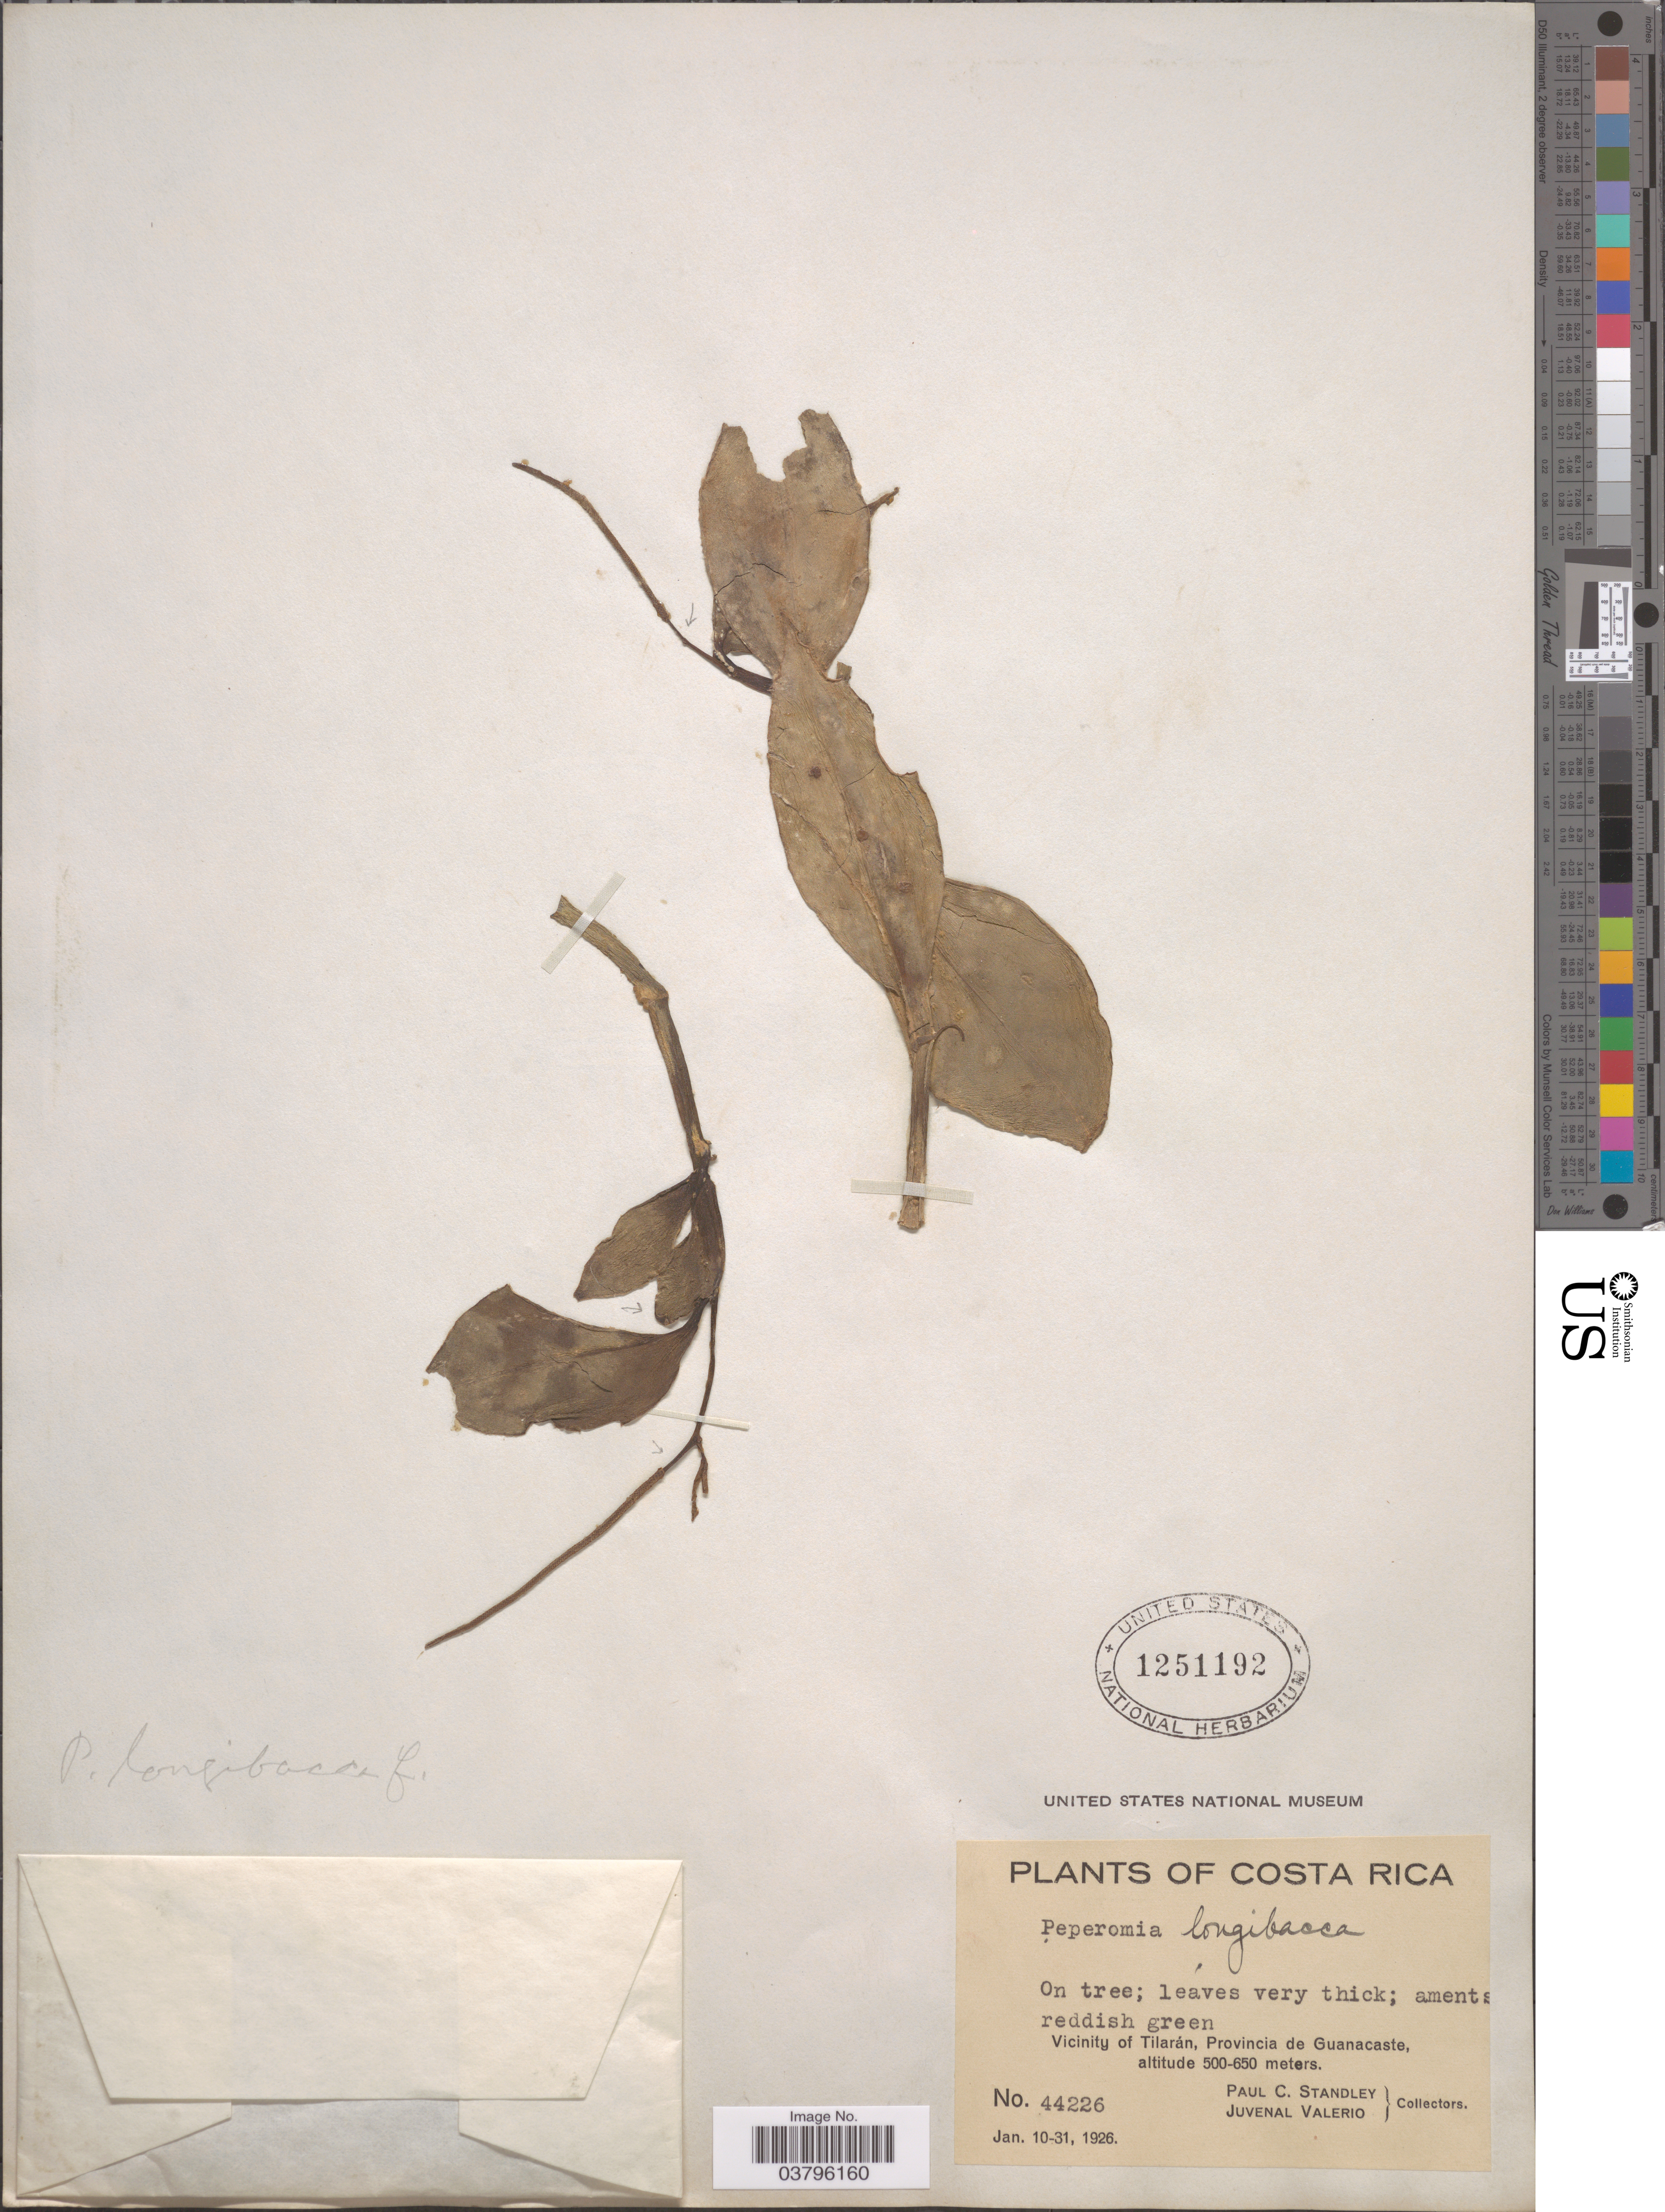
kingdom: Plantae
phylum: Tracheophyta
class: Magnoliopsida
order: Piperales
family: Piperaceae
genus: Peperomia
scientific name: Peperomia naranjoana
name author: C. DC.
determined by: Jiménez, José Estaban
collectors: P. C. Standley & J. Valerio R.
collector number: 44226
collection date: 1926-01-10/1926-01-31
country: Costa Rica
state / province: Guanacaste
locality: Vicinity of Tilarán.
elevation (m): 500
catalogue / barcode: US 1251192